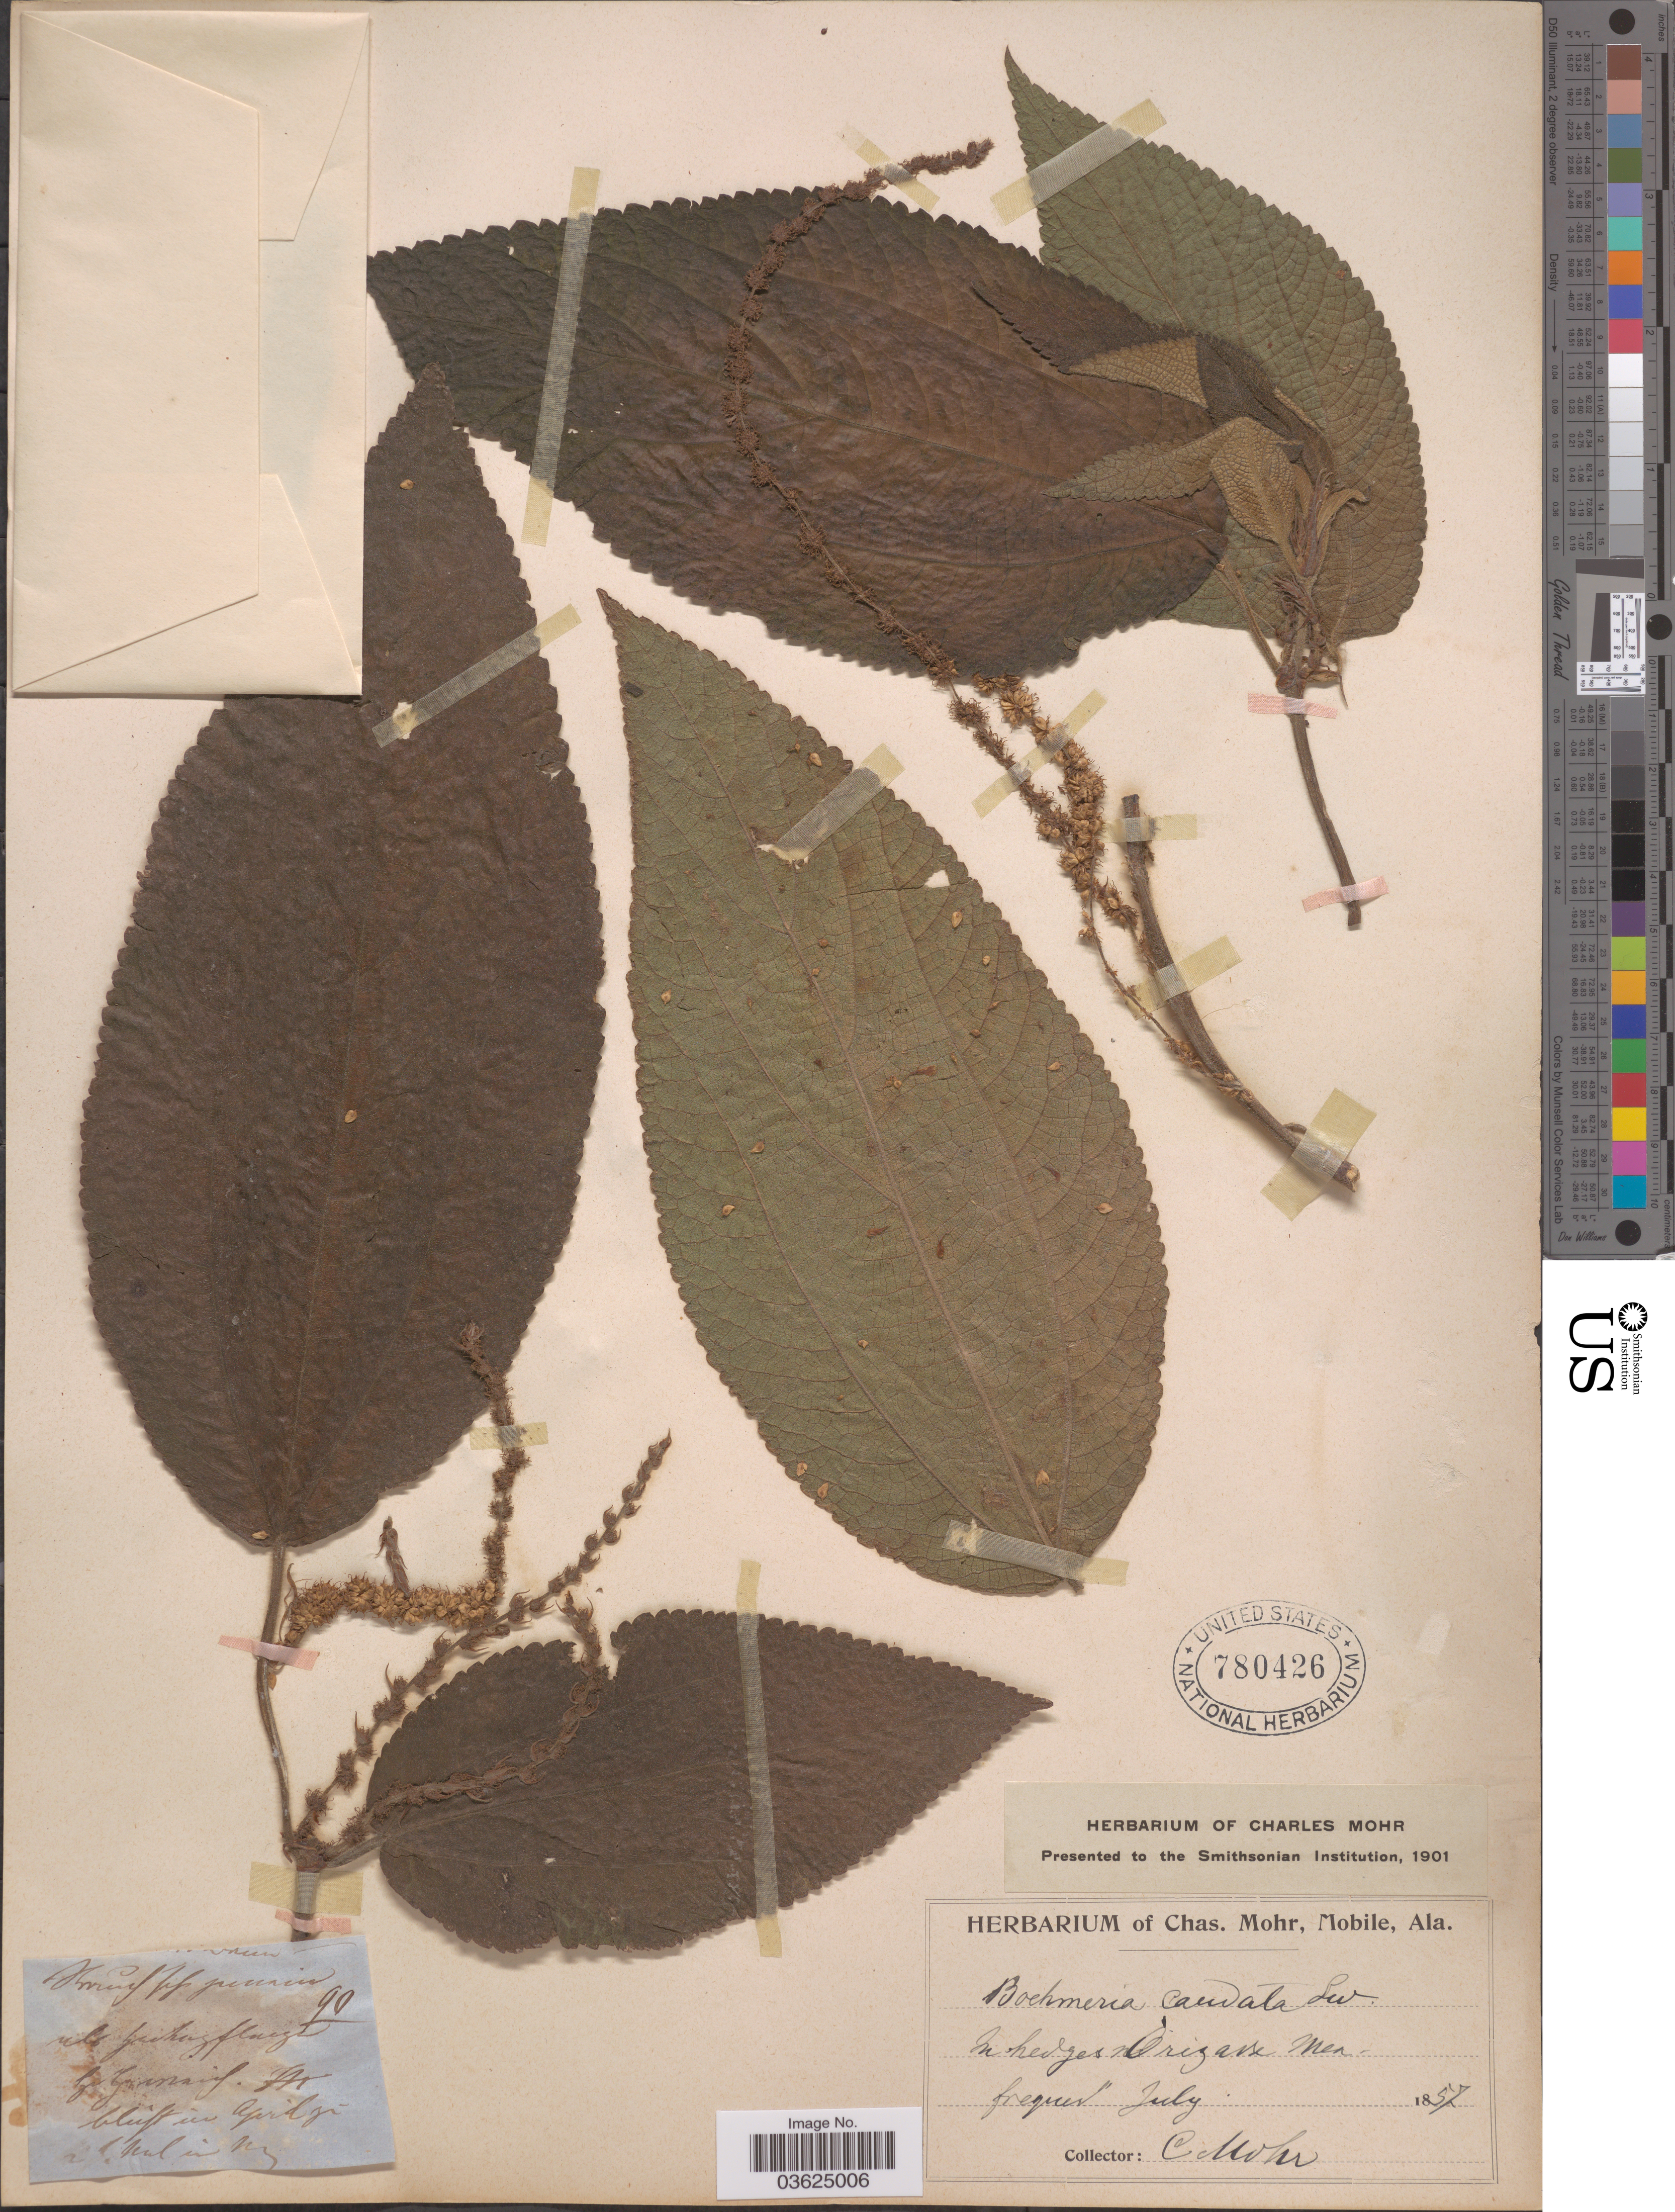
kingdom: Plantae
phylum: Tracheophyta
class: Magnoliopsida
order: Rosales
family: Urticaceae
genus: Boehmeria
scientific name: Boehmeria caudata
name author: Sw.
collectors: Mohr, C. T. (herbarium)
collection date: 1857-07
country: Mexico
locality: In hedges Orizaba.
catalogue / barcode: US 780426